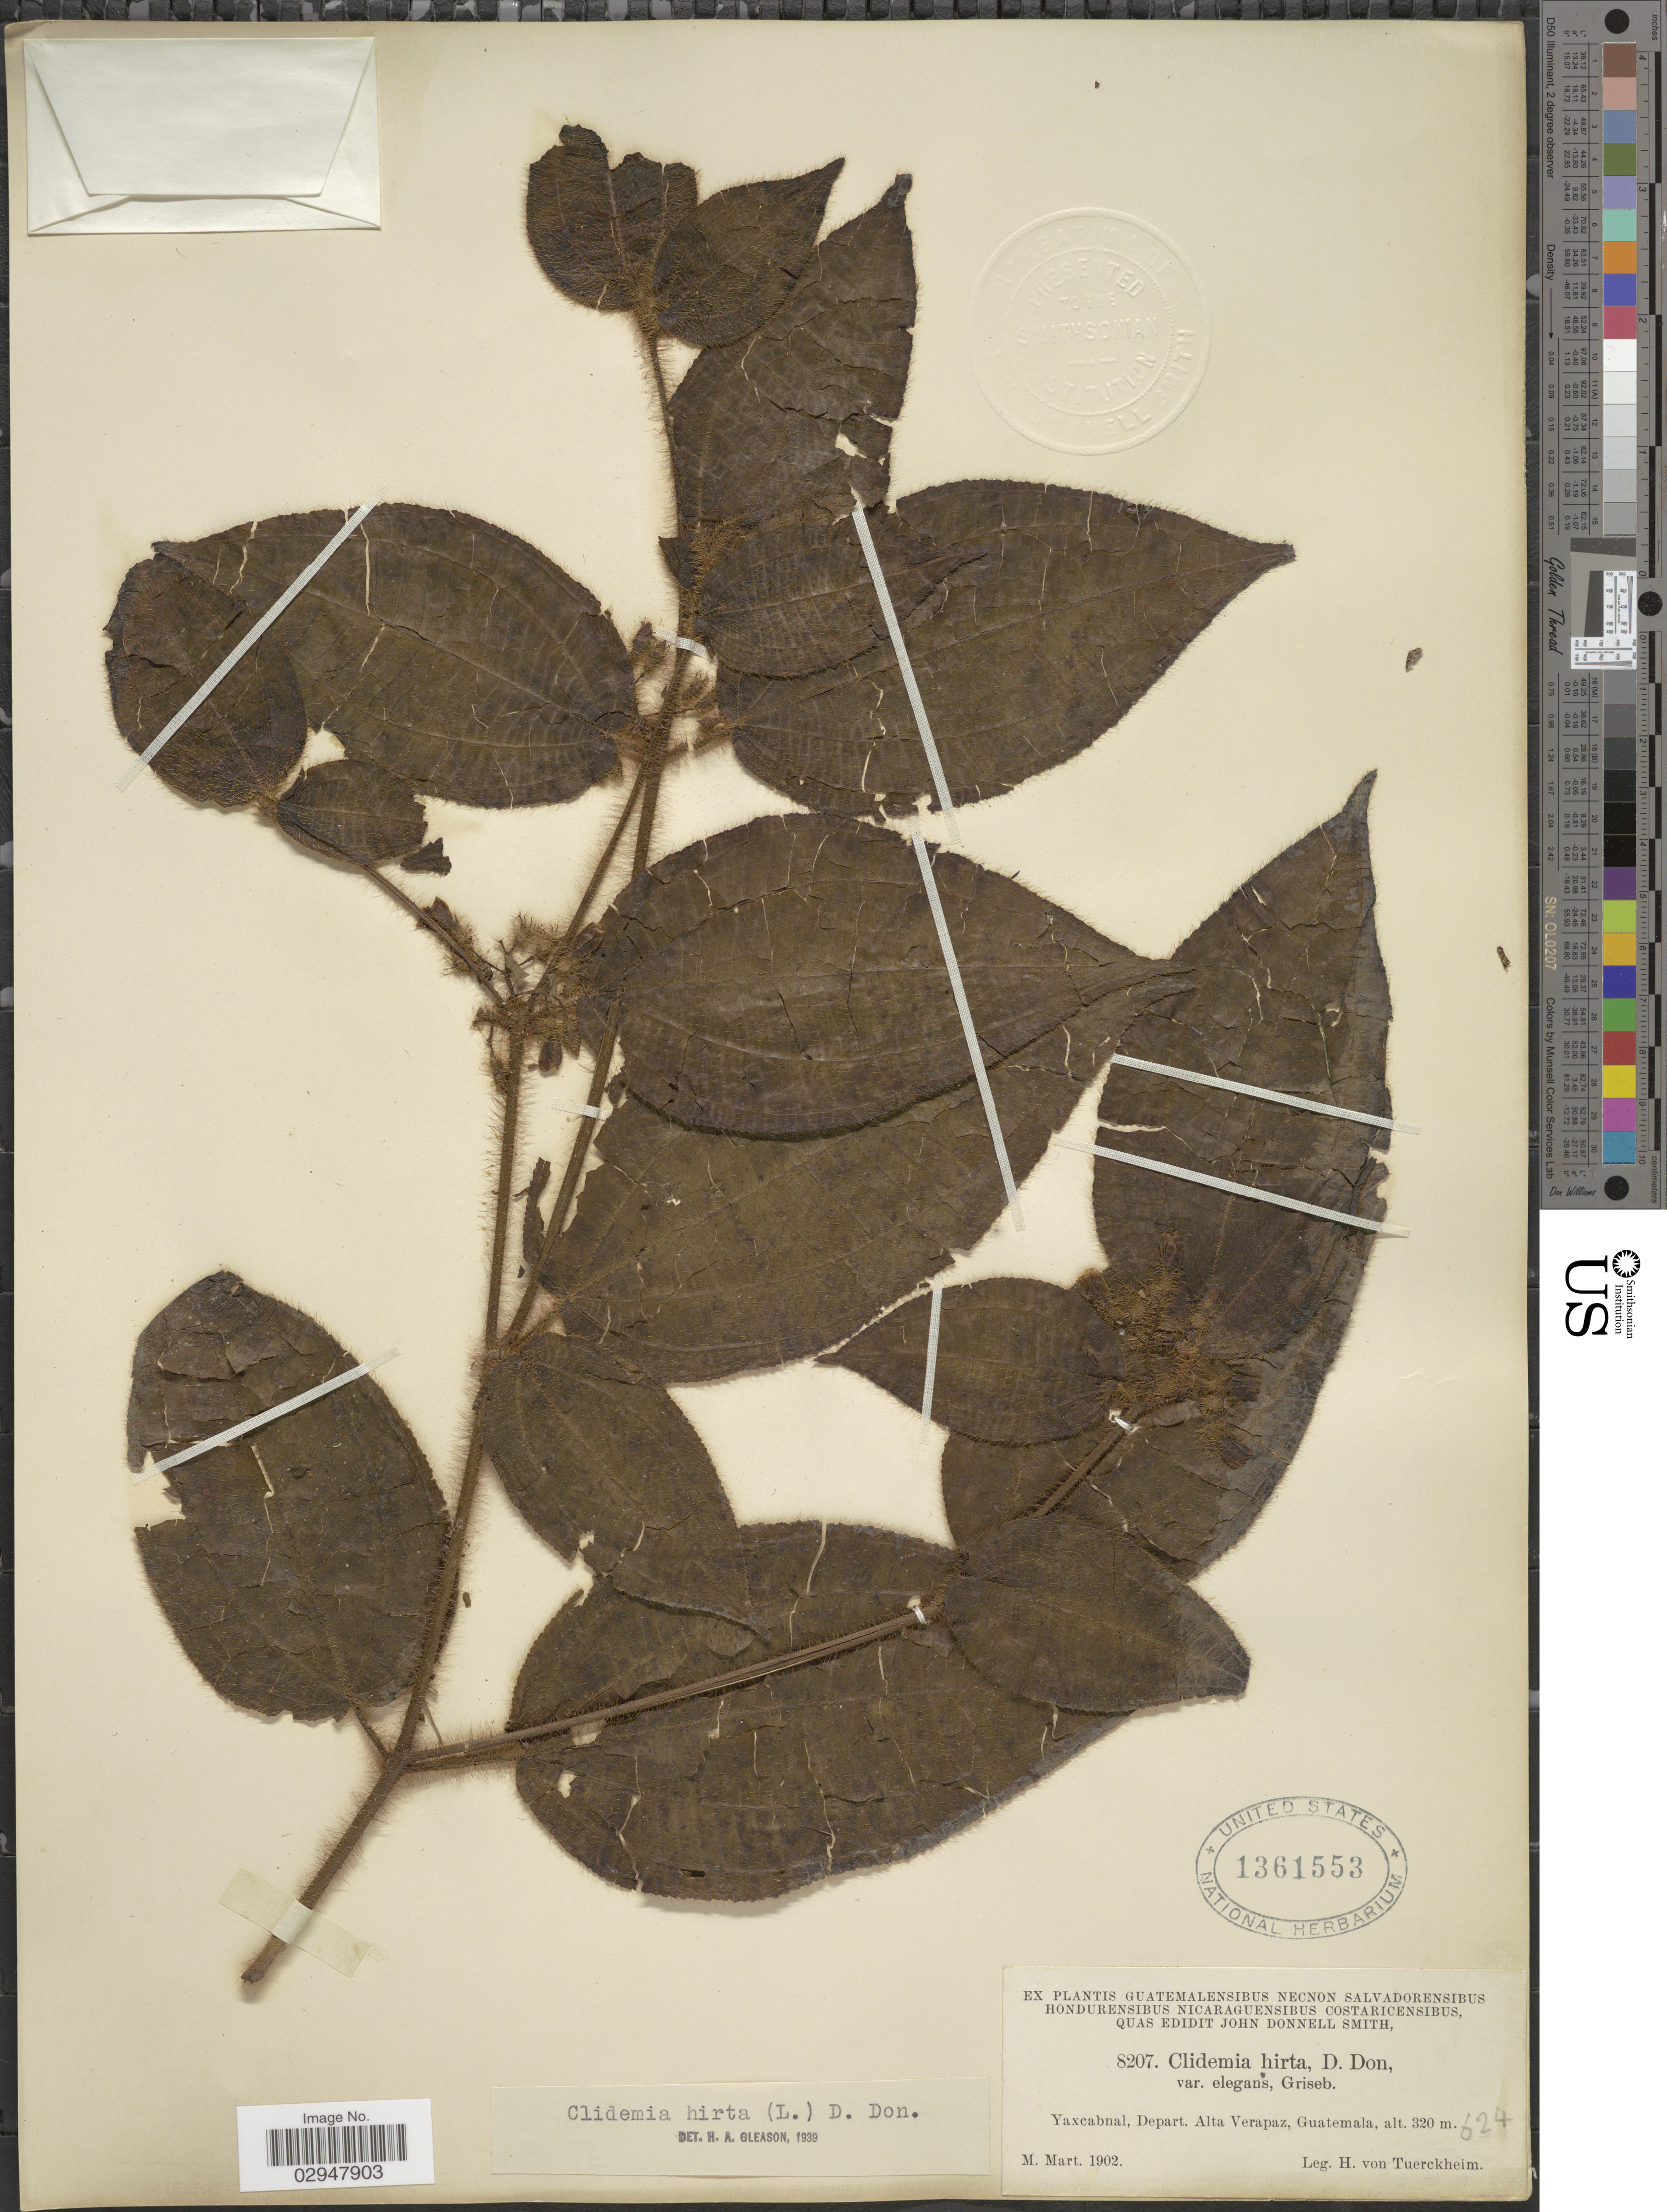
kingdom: Plantae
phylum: Tracheophyta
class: Magnoliopsida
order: Myrtales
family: Melastomataceae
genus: Miconia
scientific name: Miconia hirta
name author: Cogn.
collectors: H. von Tuerckheim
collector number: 8207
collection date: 1902-03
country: Guatemala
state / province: Alta Verapaz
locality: Yaxcabnal, Depart. Alta Verapaz, Guatemala.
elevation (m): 320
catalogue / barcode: US 1361553